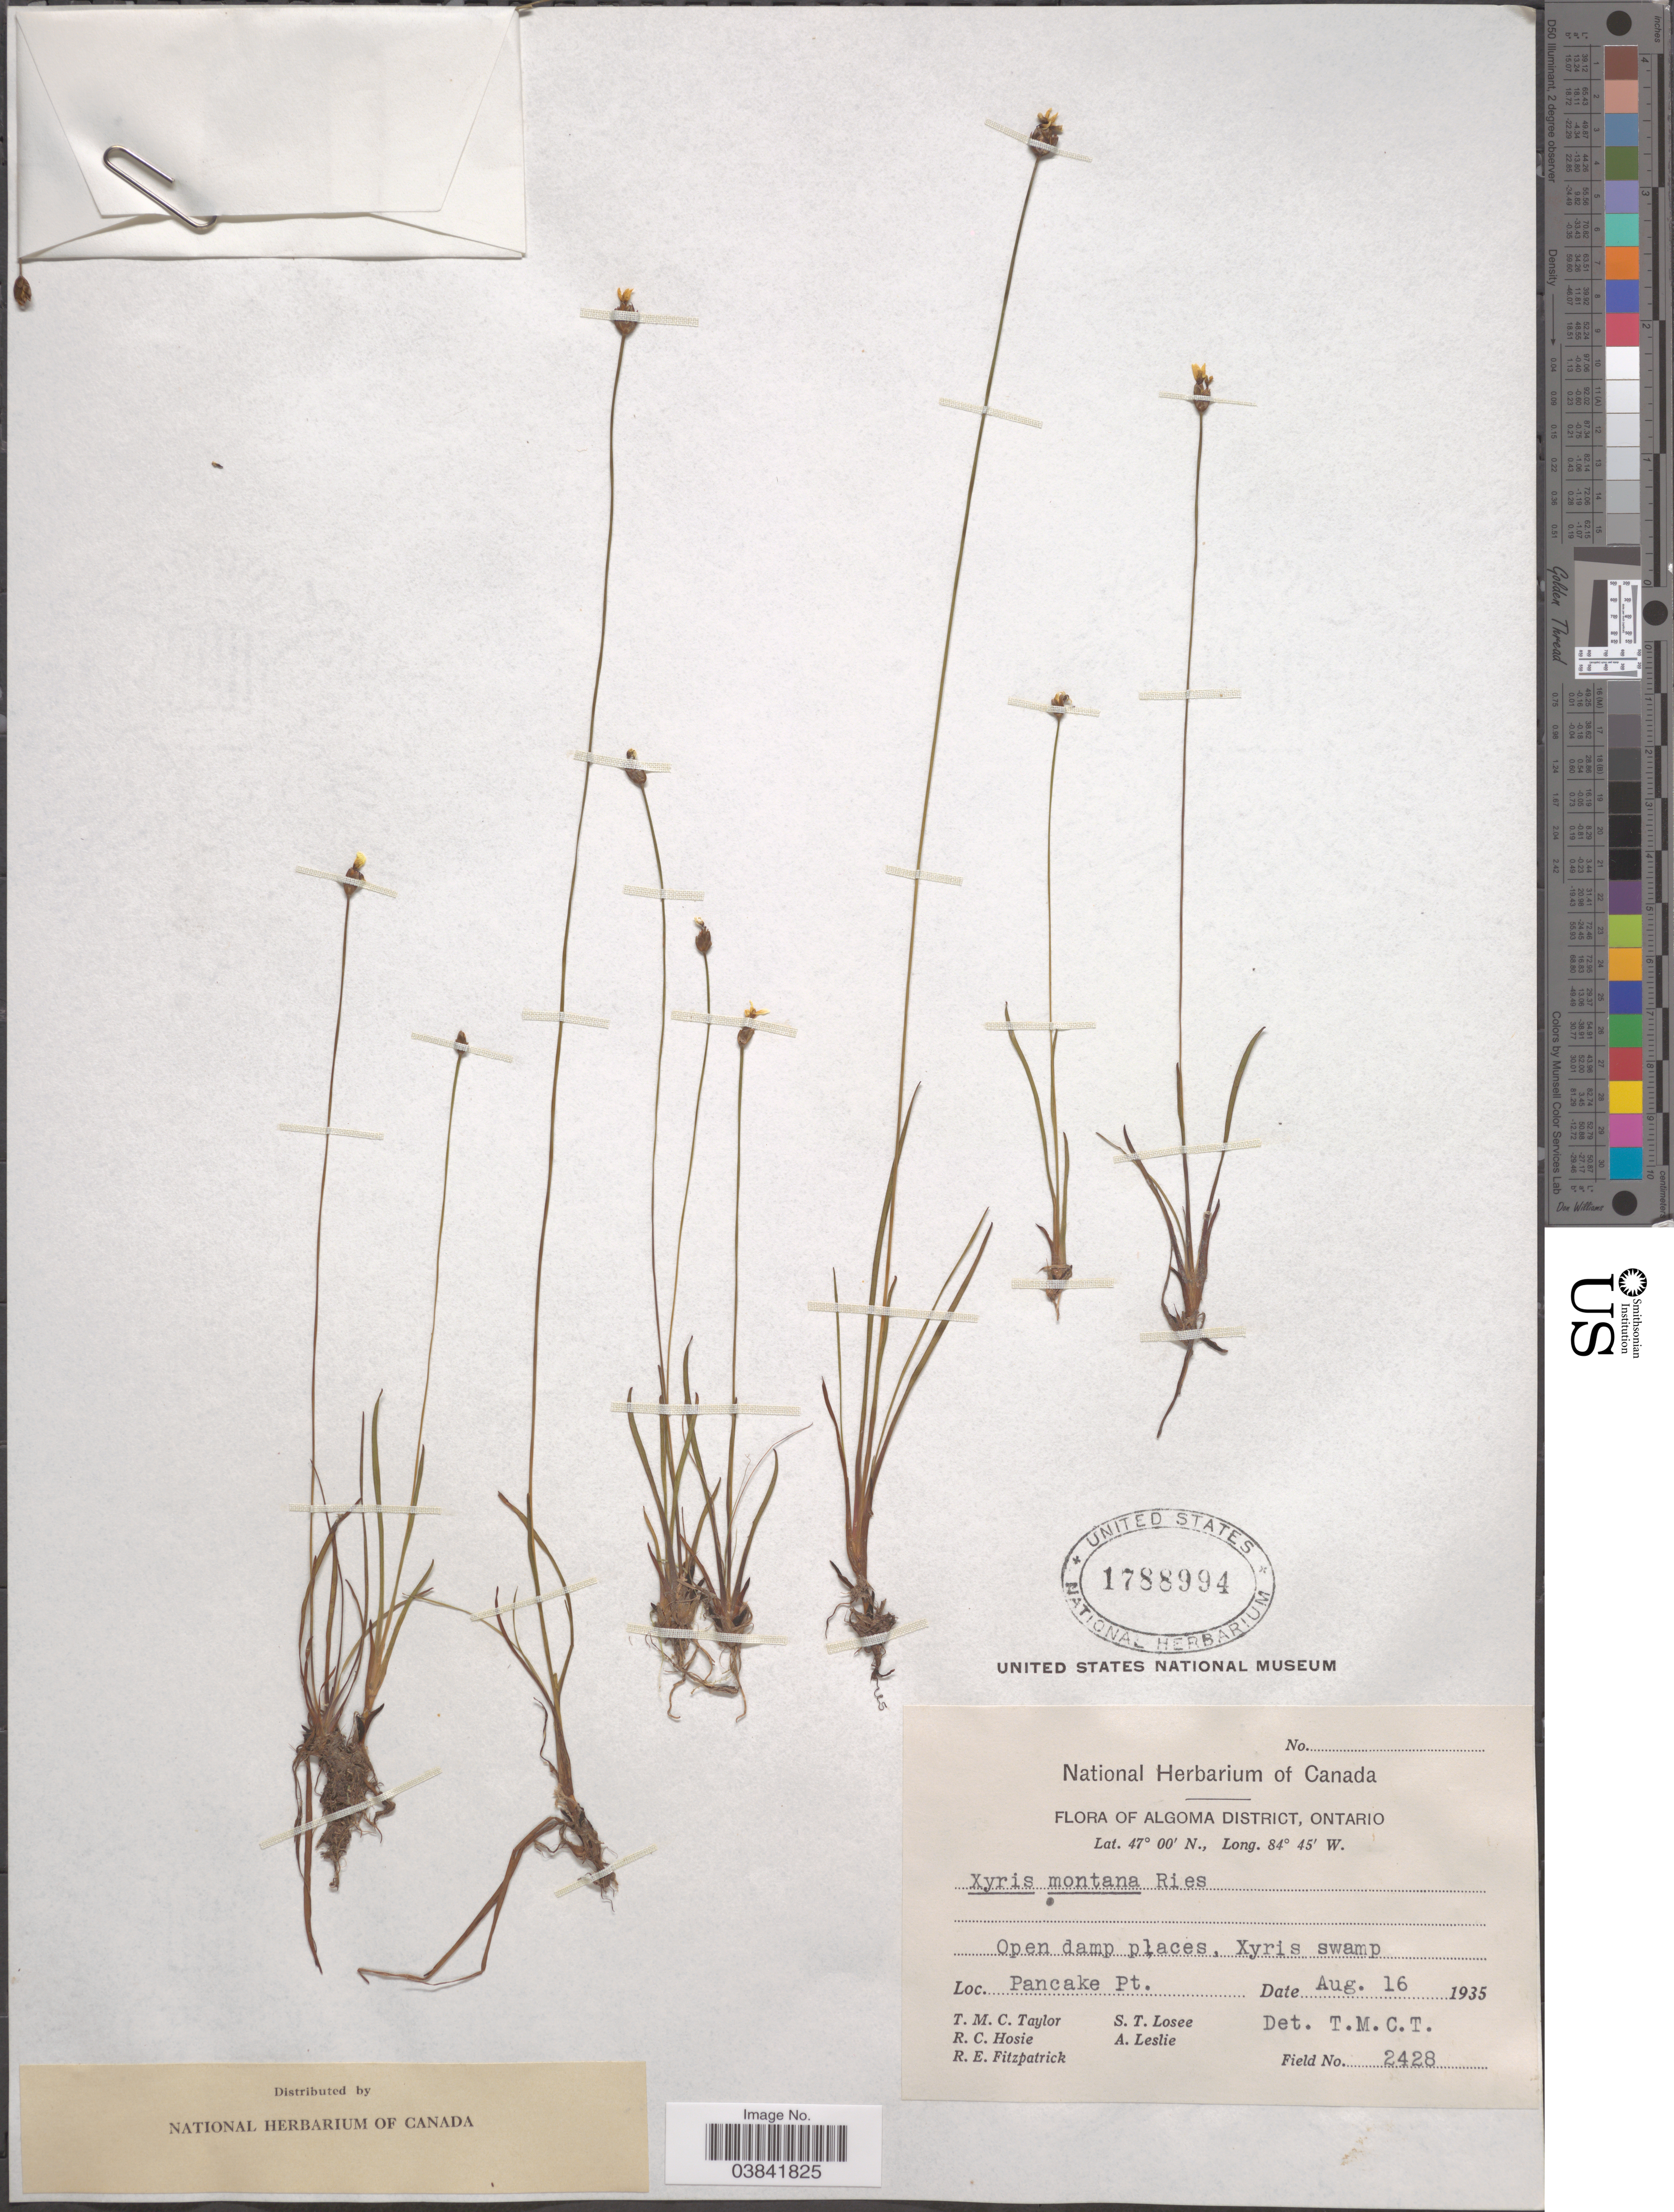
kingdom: Plantae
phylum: Tracheophyta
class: Liliopsida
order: Poales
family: Xyridaceae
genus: Xyris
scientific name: Xyris montana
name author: Ries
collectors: T. M. C. Taylor, R. Hosie, R. Fitzpatrick, S. Losee & A. Leslie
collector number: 2428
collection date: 1935-08-16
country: Canada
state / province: Ontario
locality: Algoma District. Open damp places, Xyris swamp. Pancake Pt.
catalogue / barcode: US 1788994